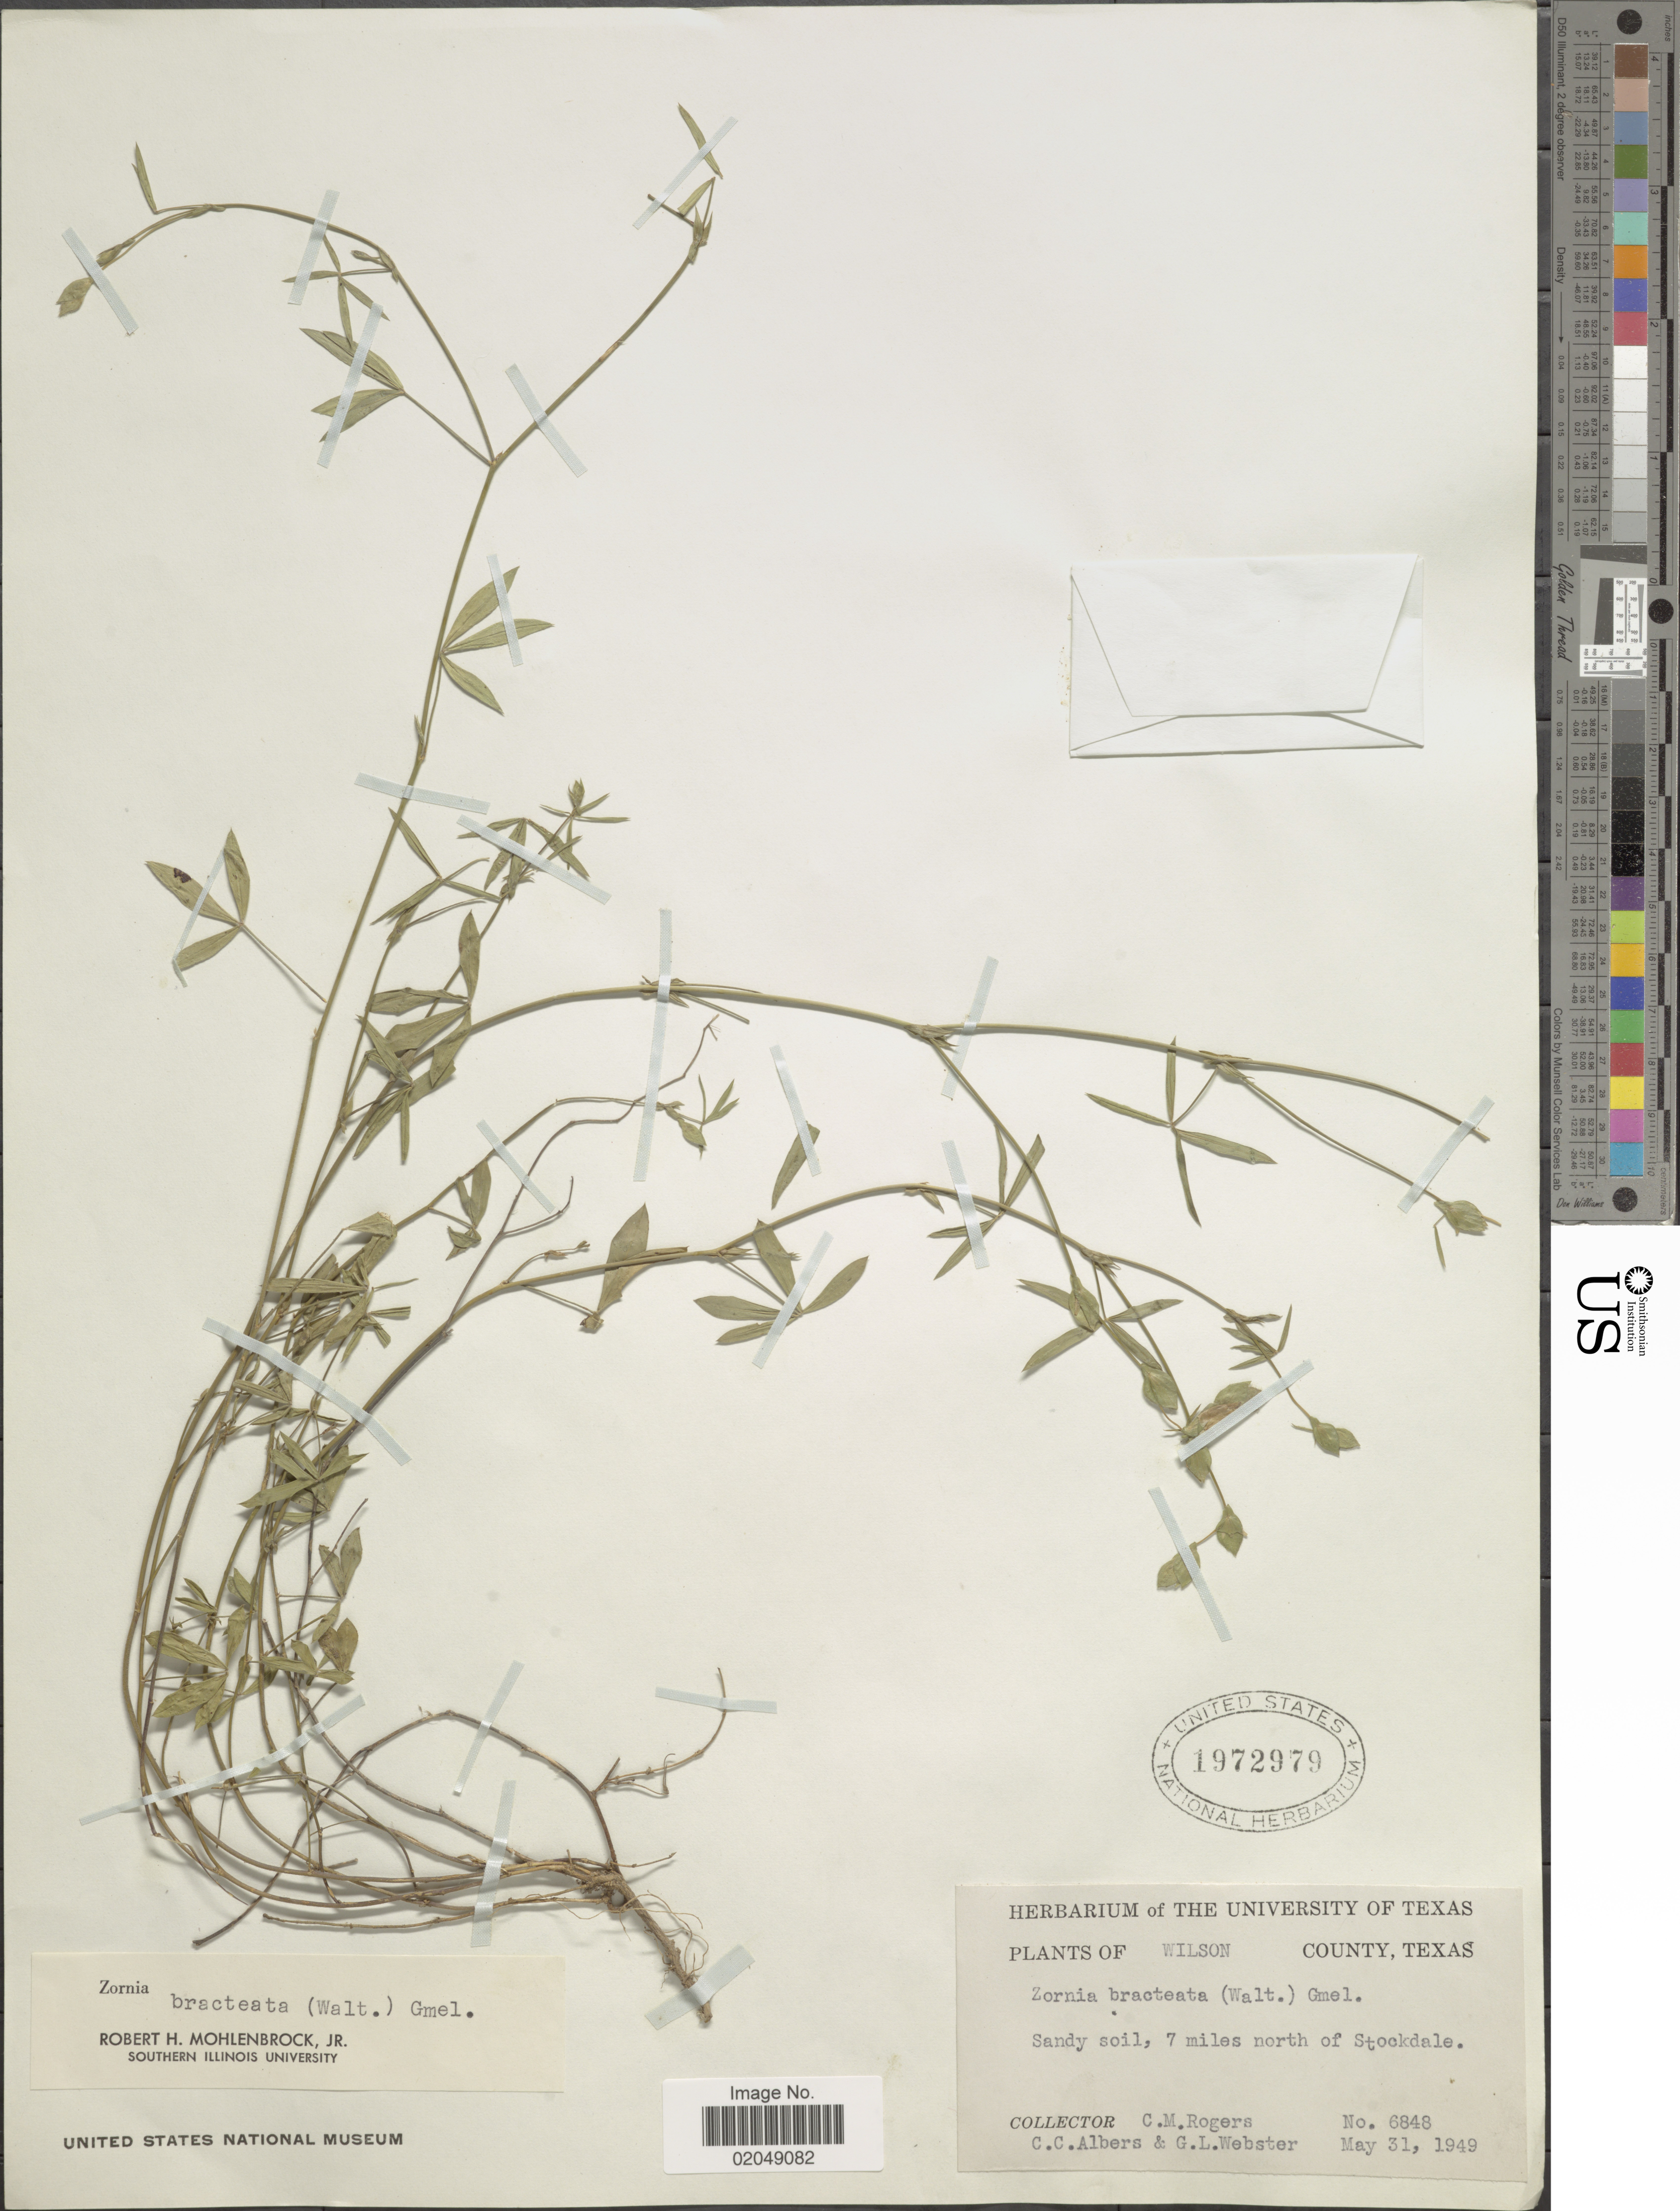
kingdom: Plantae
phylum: Tracheophyta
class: Magnoliopsida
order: Fabales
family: Fabaceae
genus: Zornia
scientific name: Zornia bracteata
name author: J.F. Gmel.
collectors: C. M. Rogers, C. Albers & G. L. Webster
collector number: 6848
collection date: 1949-05-31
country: United States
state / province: Texas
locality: Wilson County, 7 miles north of Stockdale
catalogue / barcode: US 1972979